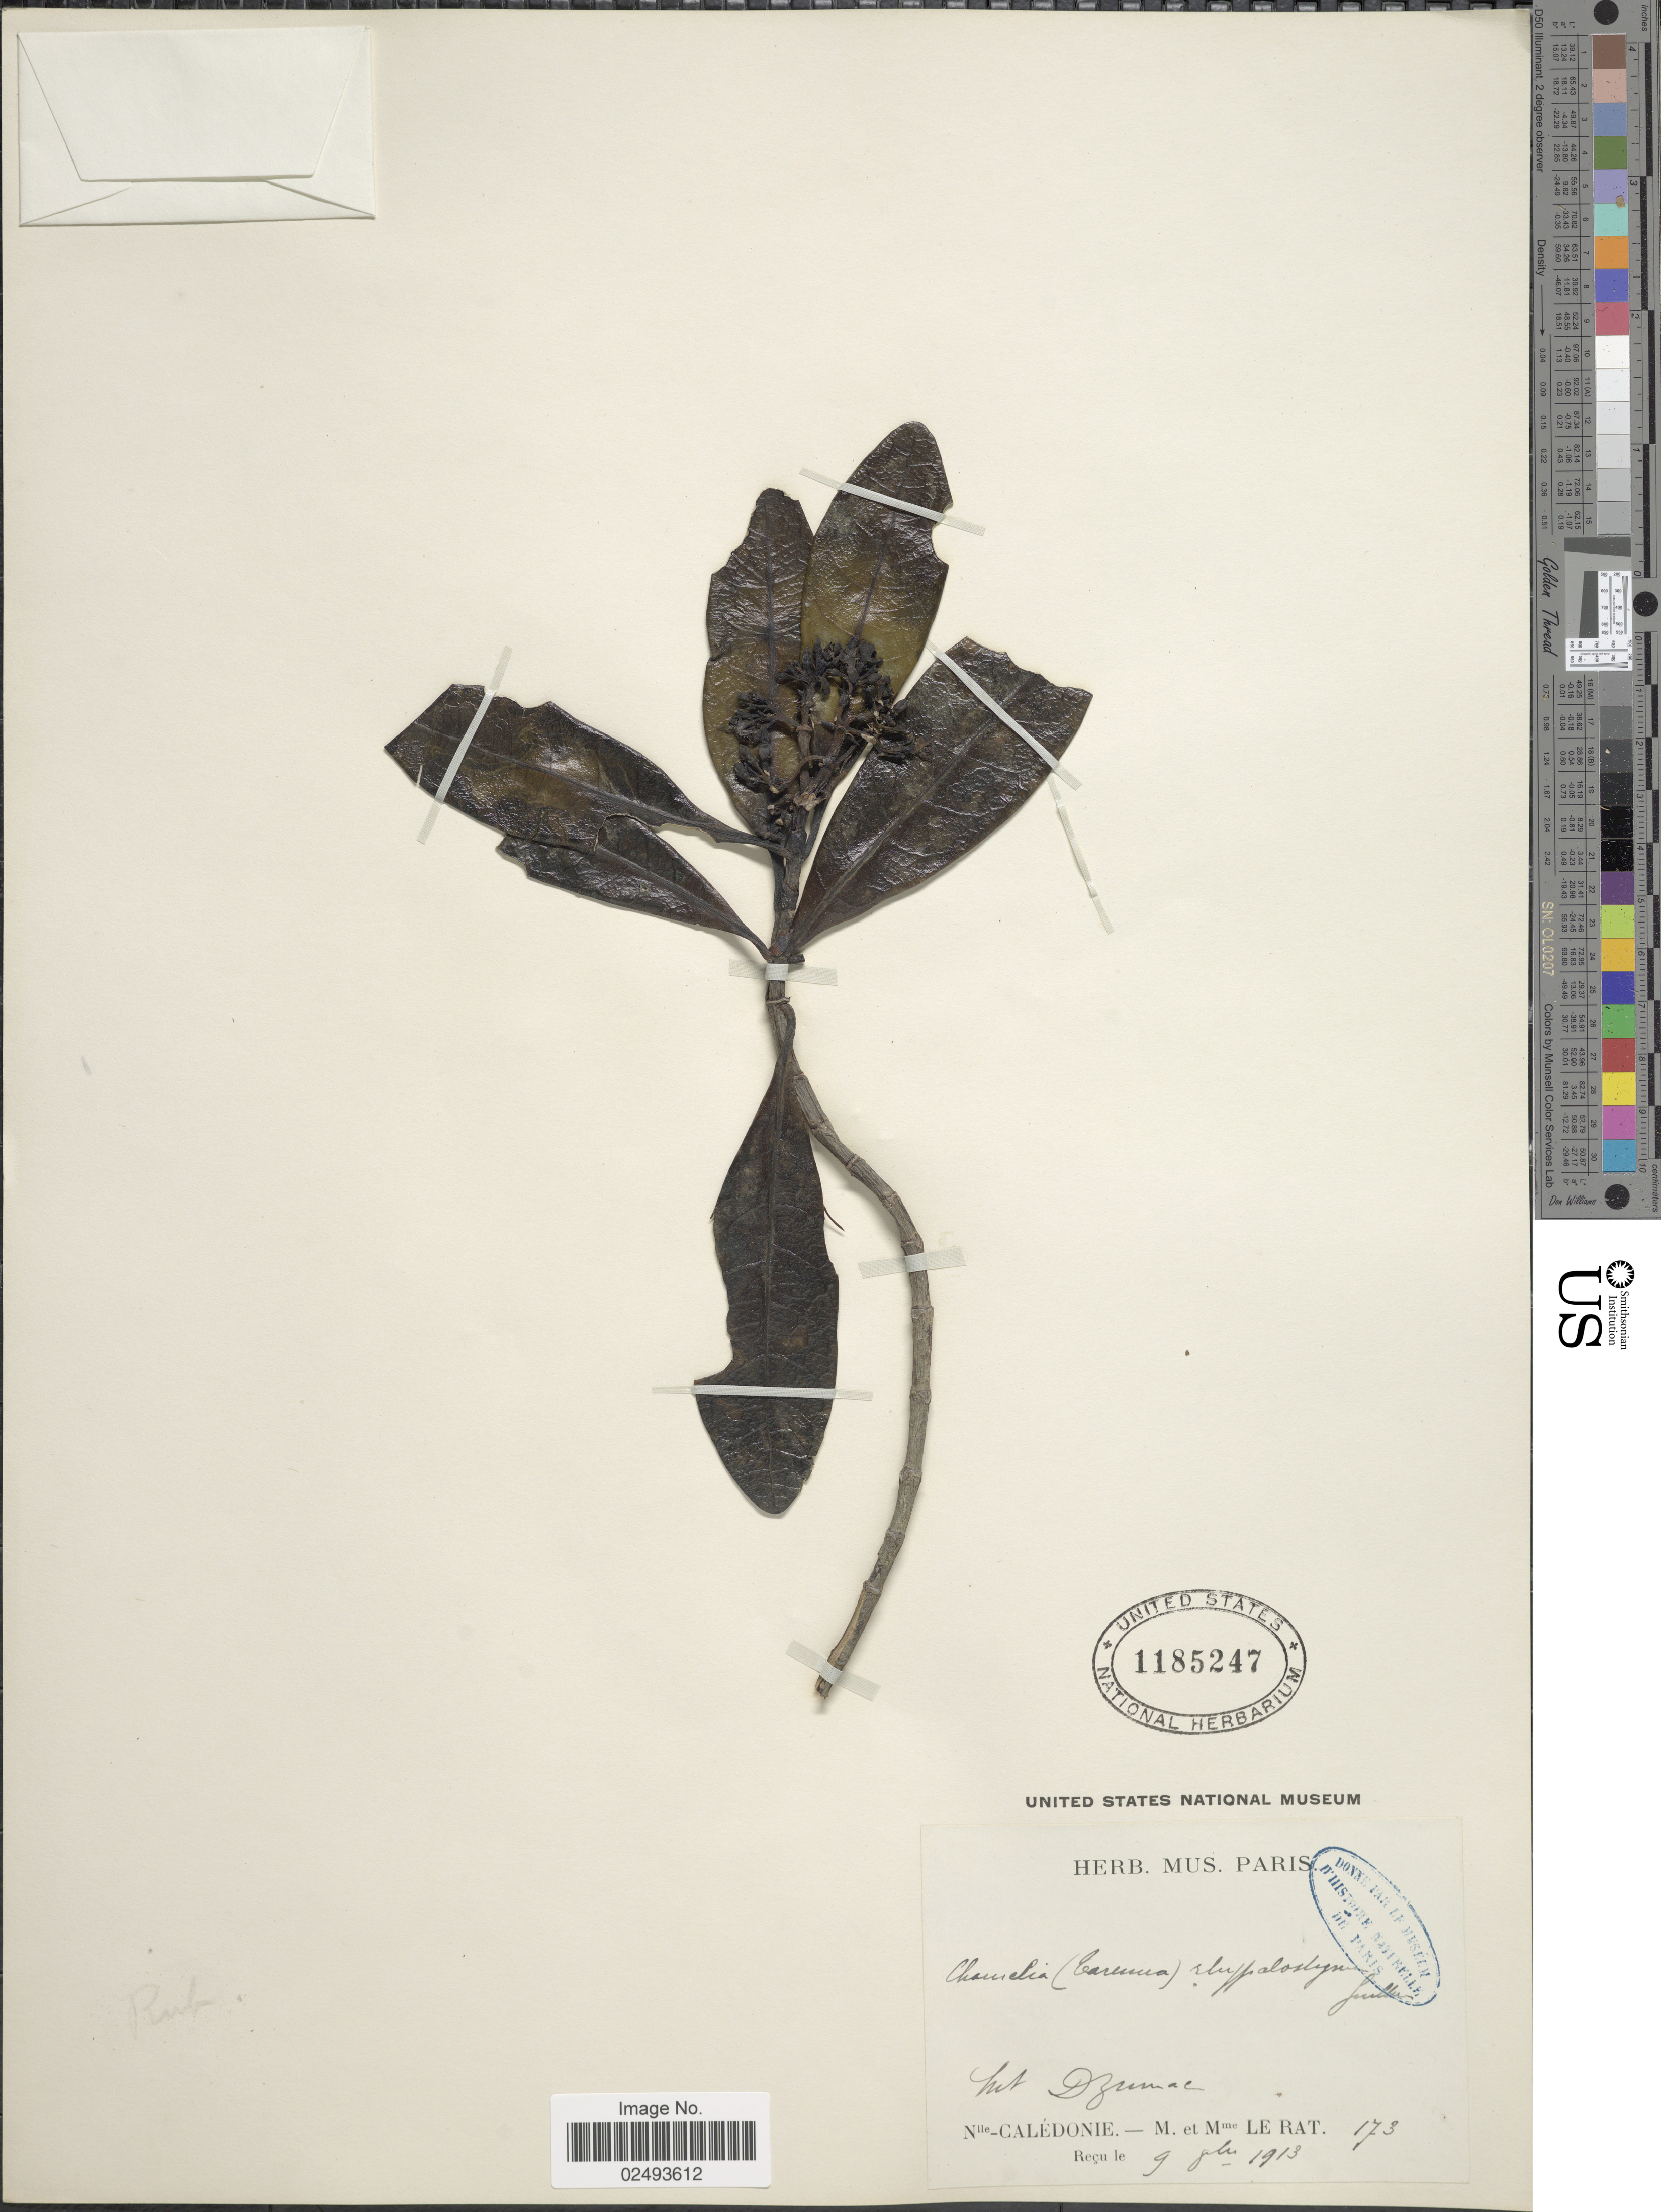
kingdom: Plantae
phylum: Tracheophyta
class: Magnoliopsida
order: Gentianales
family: Rubiaceae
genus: Tarenna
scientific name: Tarenna rhypalostigma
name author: (Schltr.) Bremek.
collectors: ex herb. Mus. Paris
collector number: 173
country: New Caledonia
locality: Nelle Caledonie, M. et Mme Le Rat [interpreted]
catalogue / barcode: US 1185247